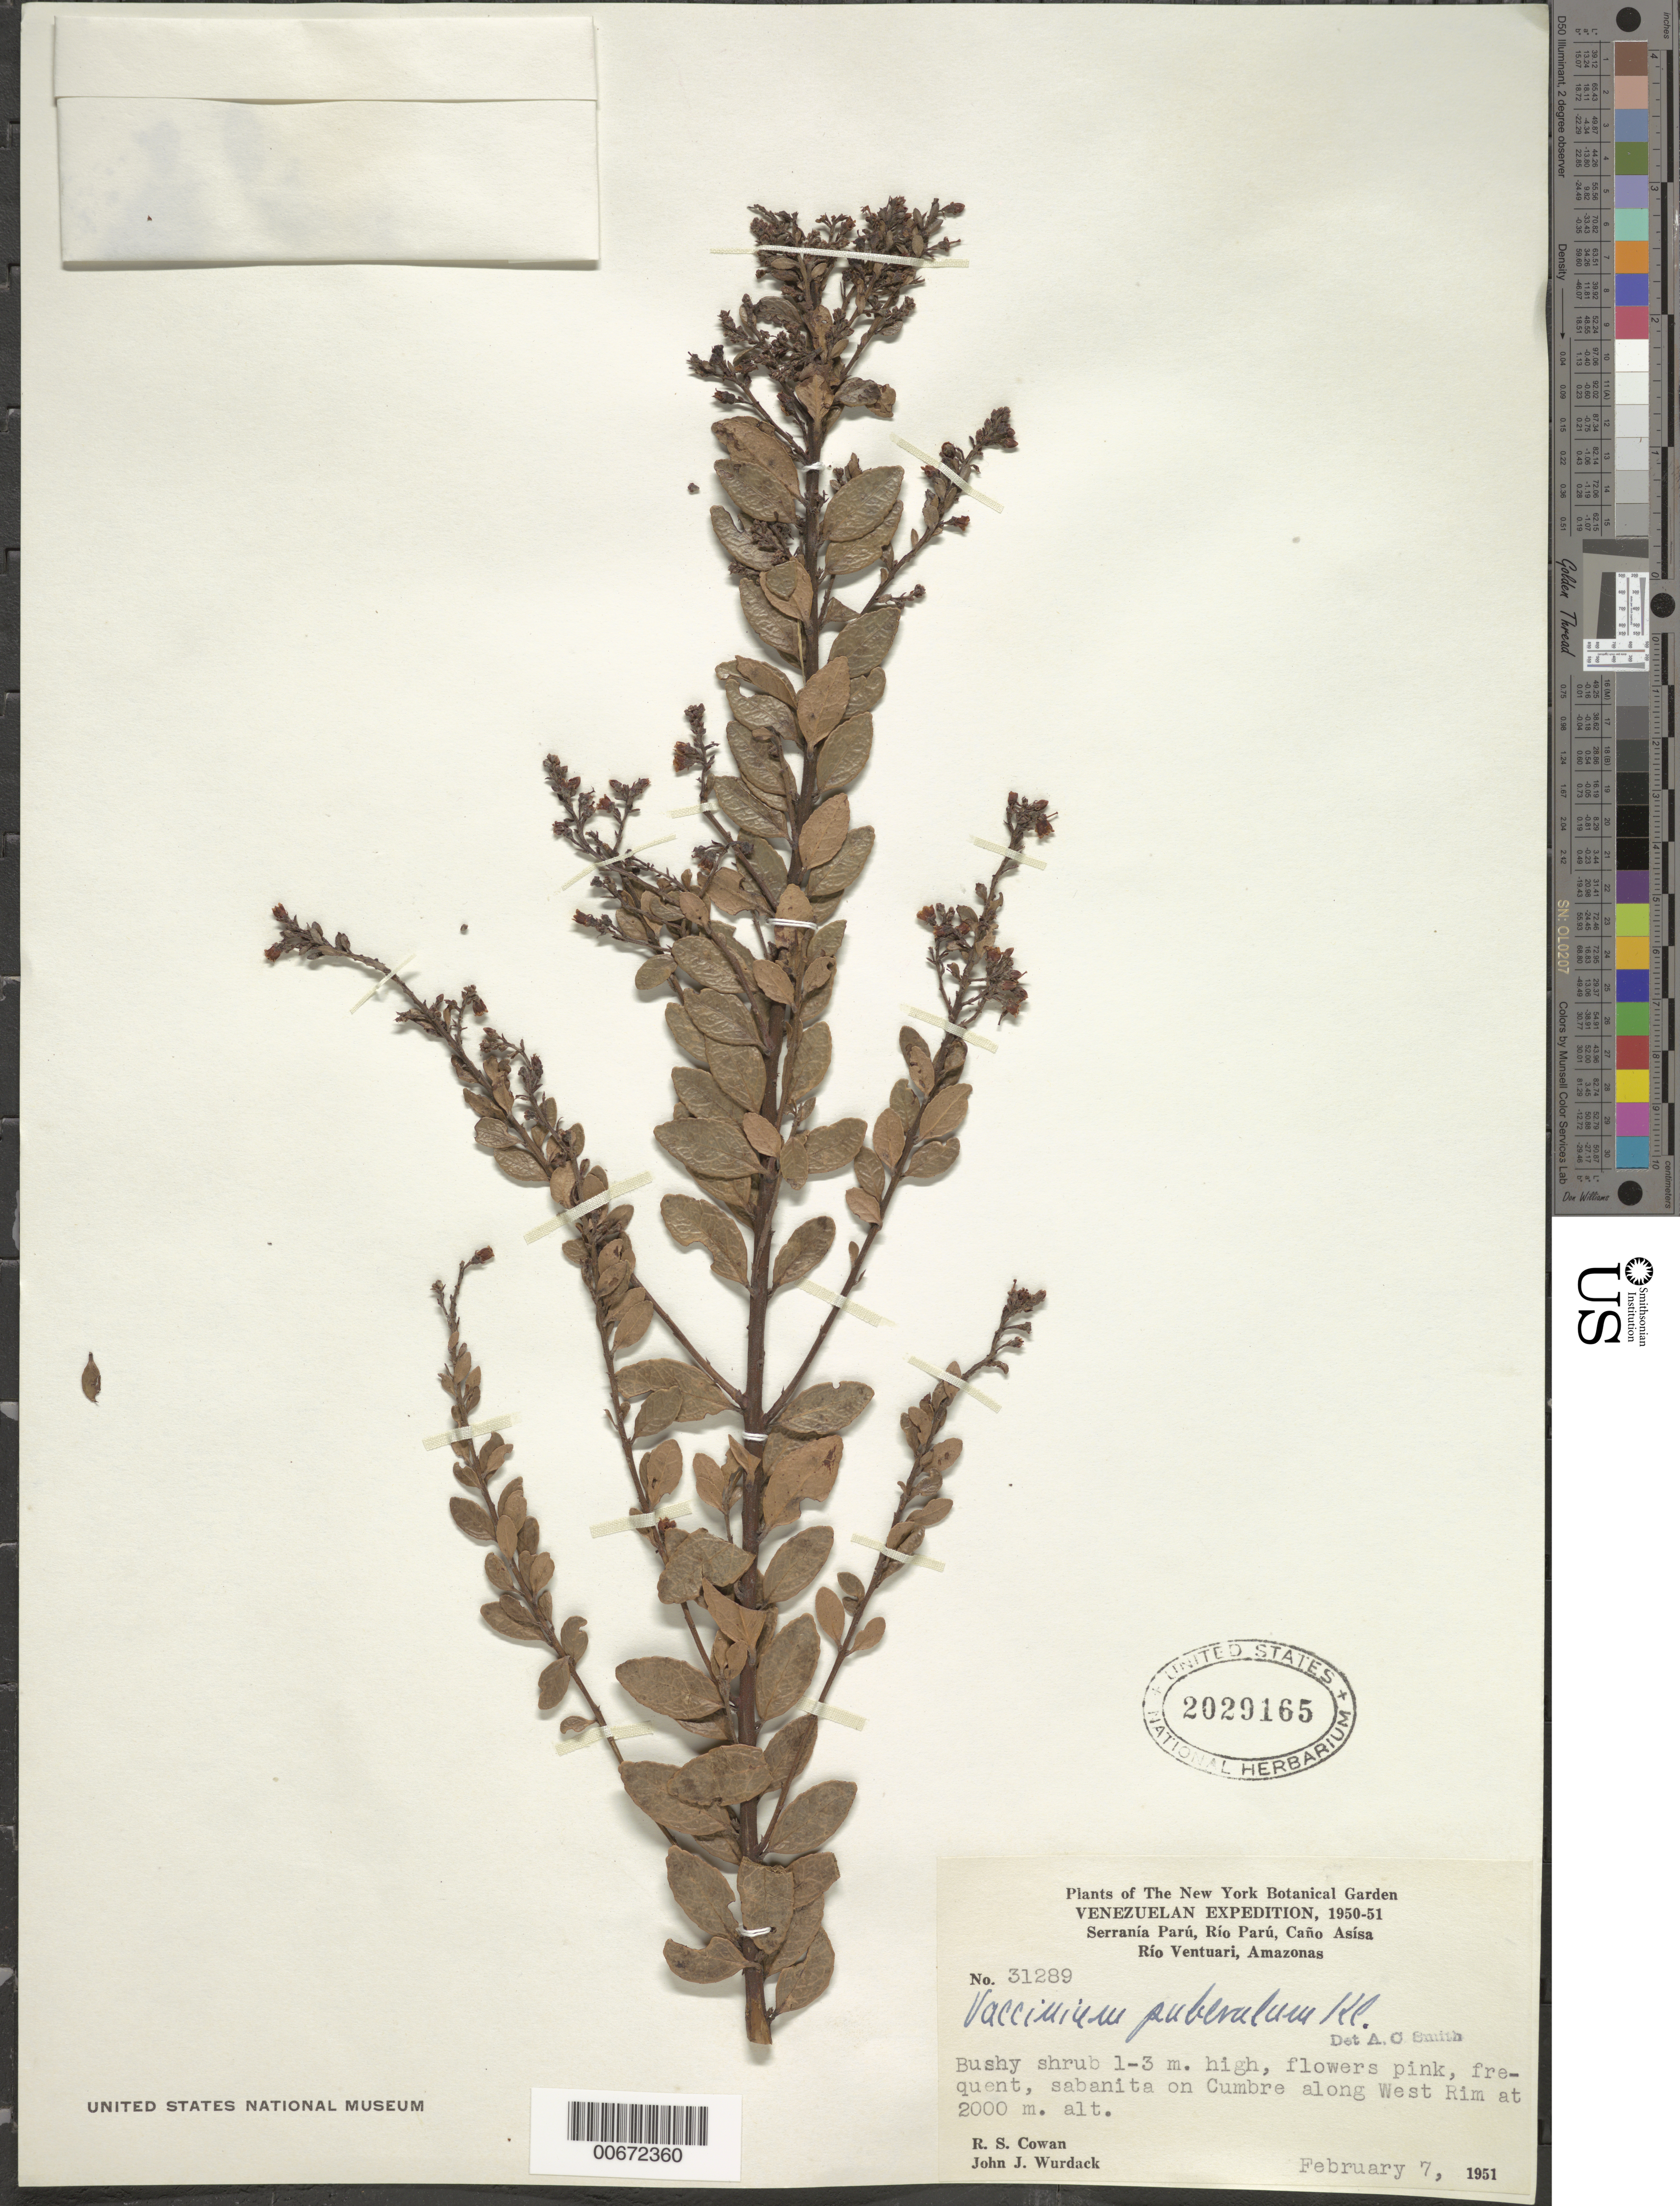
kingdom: Plantae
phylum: Tracheophyta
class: Magnoliopsida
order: Ericales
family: Ericaceae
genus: Vaccinium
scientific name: Vaccinium puberulum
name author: Klotzsch ex Meisn.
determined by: Smith, A. C.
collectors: R. S. Cowan & J. J. Wurdack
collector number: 31289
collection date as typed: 7-Feb-51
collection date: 1951-02-07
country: Venezuela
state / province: Amazonas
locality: Cerro Parú, Río Ventuari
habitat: Sabanita on cumbre along west rim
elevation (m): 2000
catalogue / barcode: US 2029165